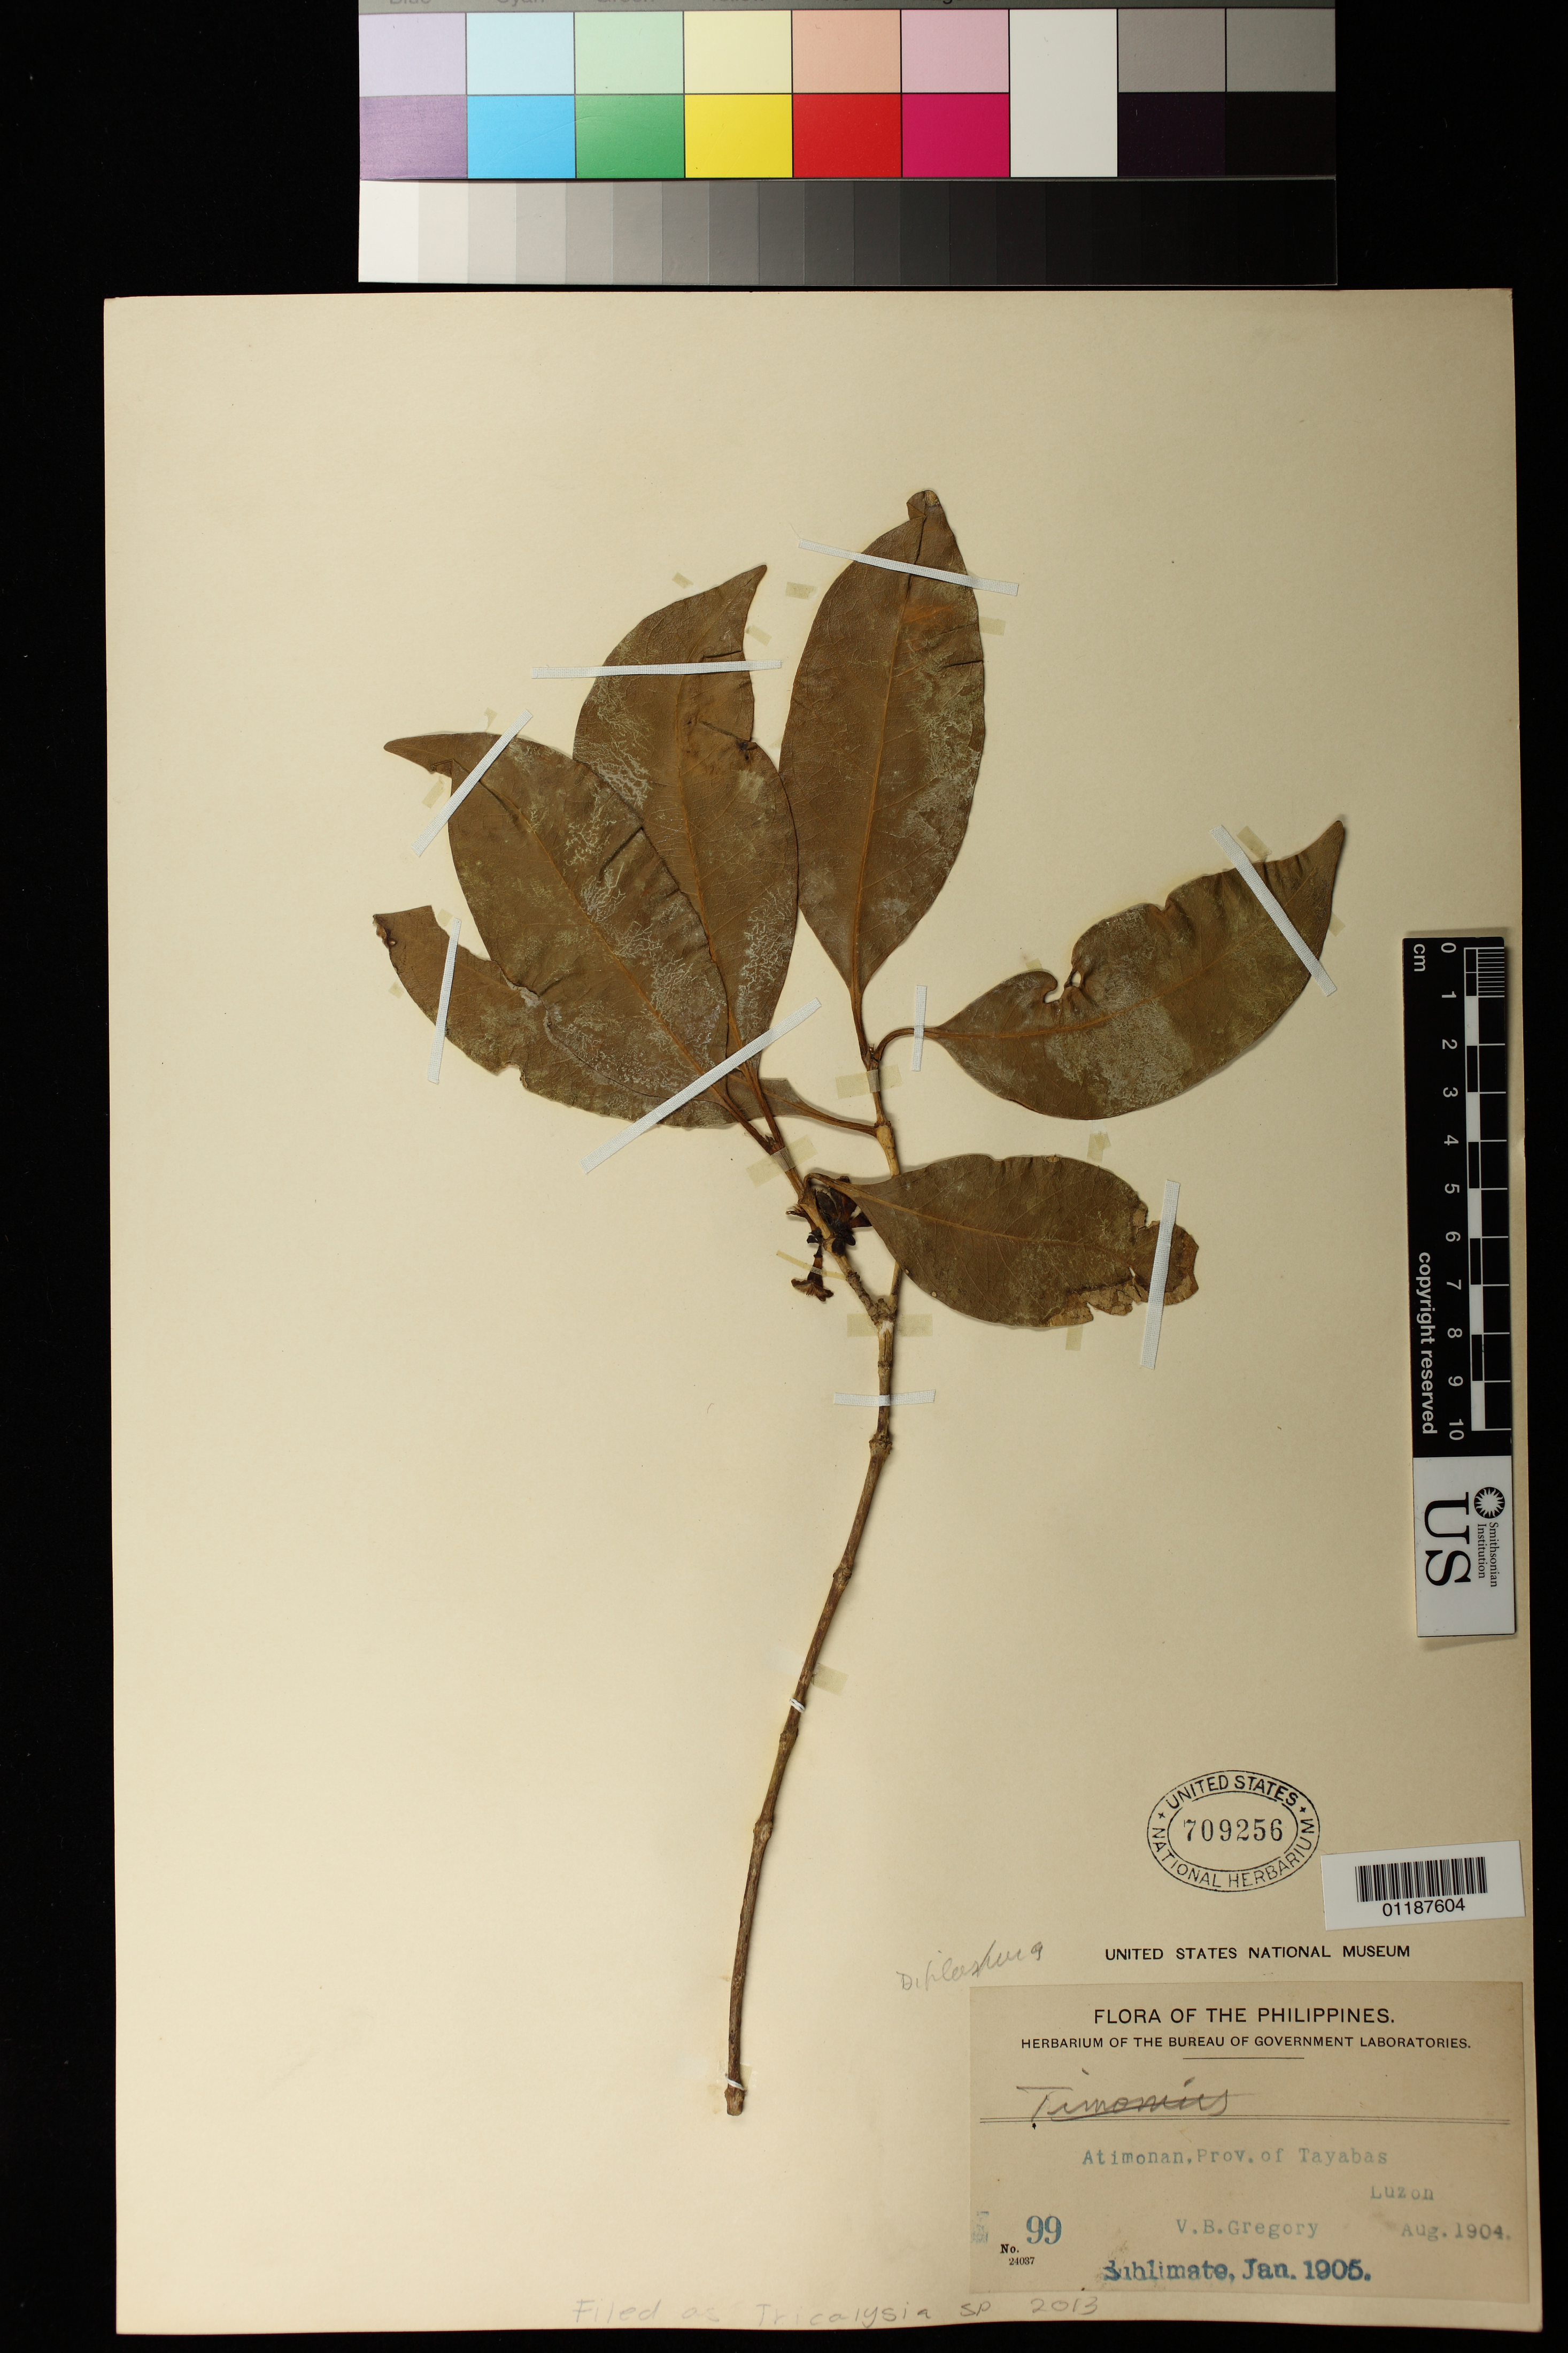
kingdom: Plantae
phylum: Tracheophyta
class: Magnoliopsida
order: Gentianales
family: Rubiaceae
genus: Tricalysia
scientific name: Tricalysia sp.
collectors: V. Gregory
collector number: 99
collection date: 1904-08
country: Philippines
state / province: Calabarzon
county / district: Quezon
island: Luzon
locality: Atimonan. Tayabas.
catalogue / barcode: US 709256